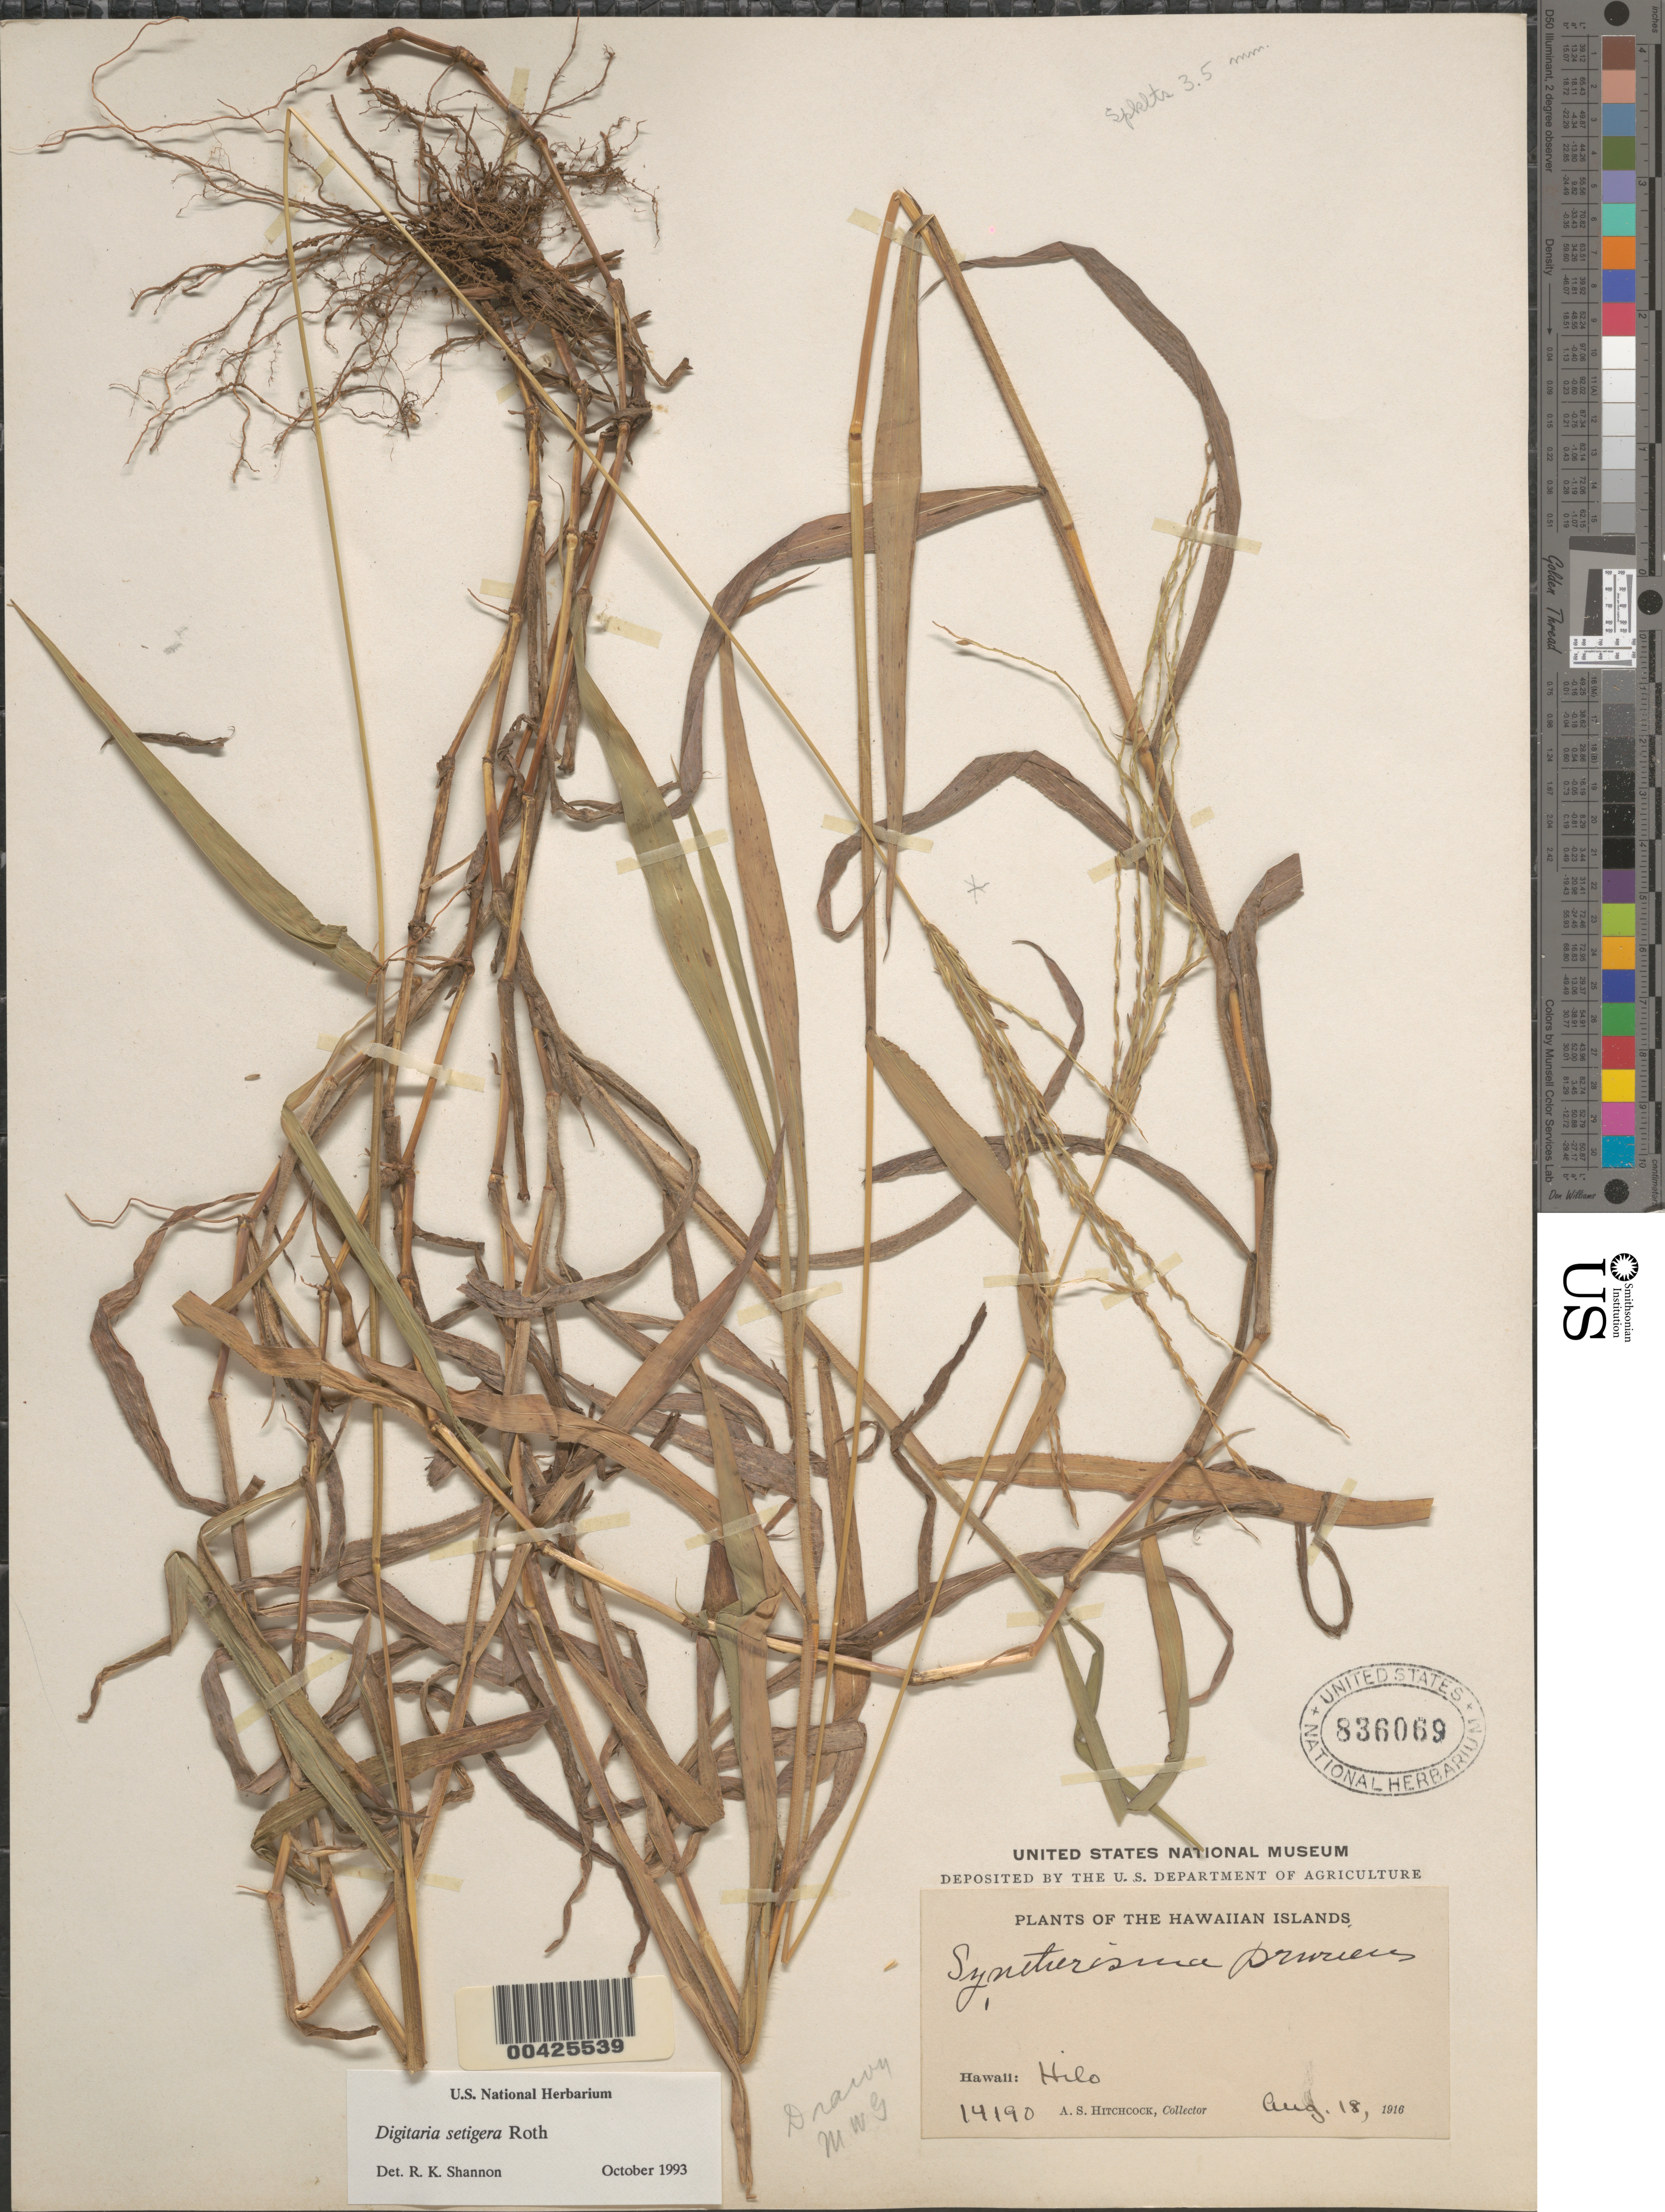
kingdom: Plantae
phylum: Tracheophyta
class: Liliopsida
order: Poales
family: Poaceae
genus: Digitaria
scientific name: Digitaria setigera var. setigera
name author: Roth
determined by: Faccenda, K.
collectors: A. S. Hitchcock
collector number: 14190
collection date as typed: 18 Aug 1916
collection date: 1916-08-18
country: United States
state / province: Hawaii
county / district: Hawaii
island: Hawaii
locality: Hilo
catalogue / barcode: US 836069